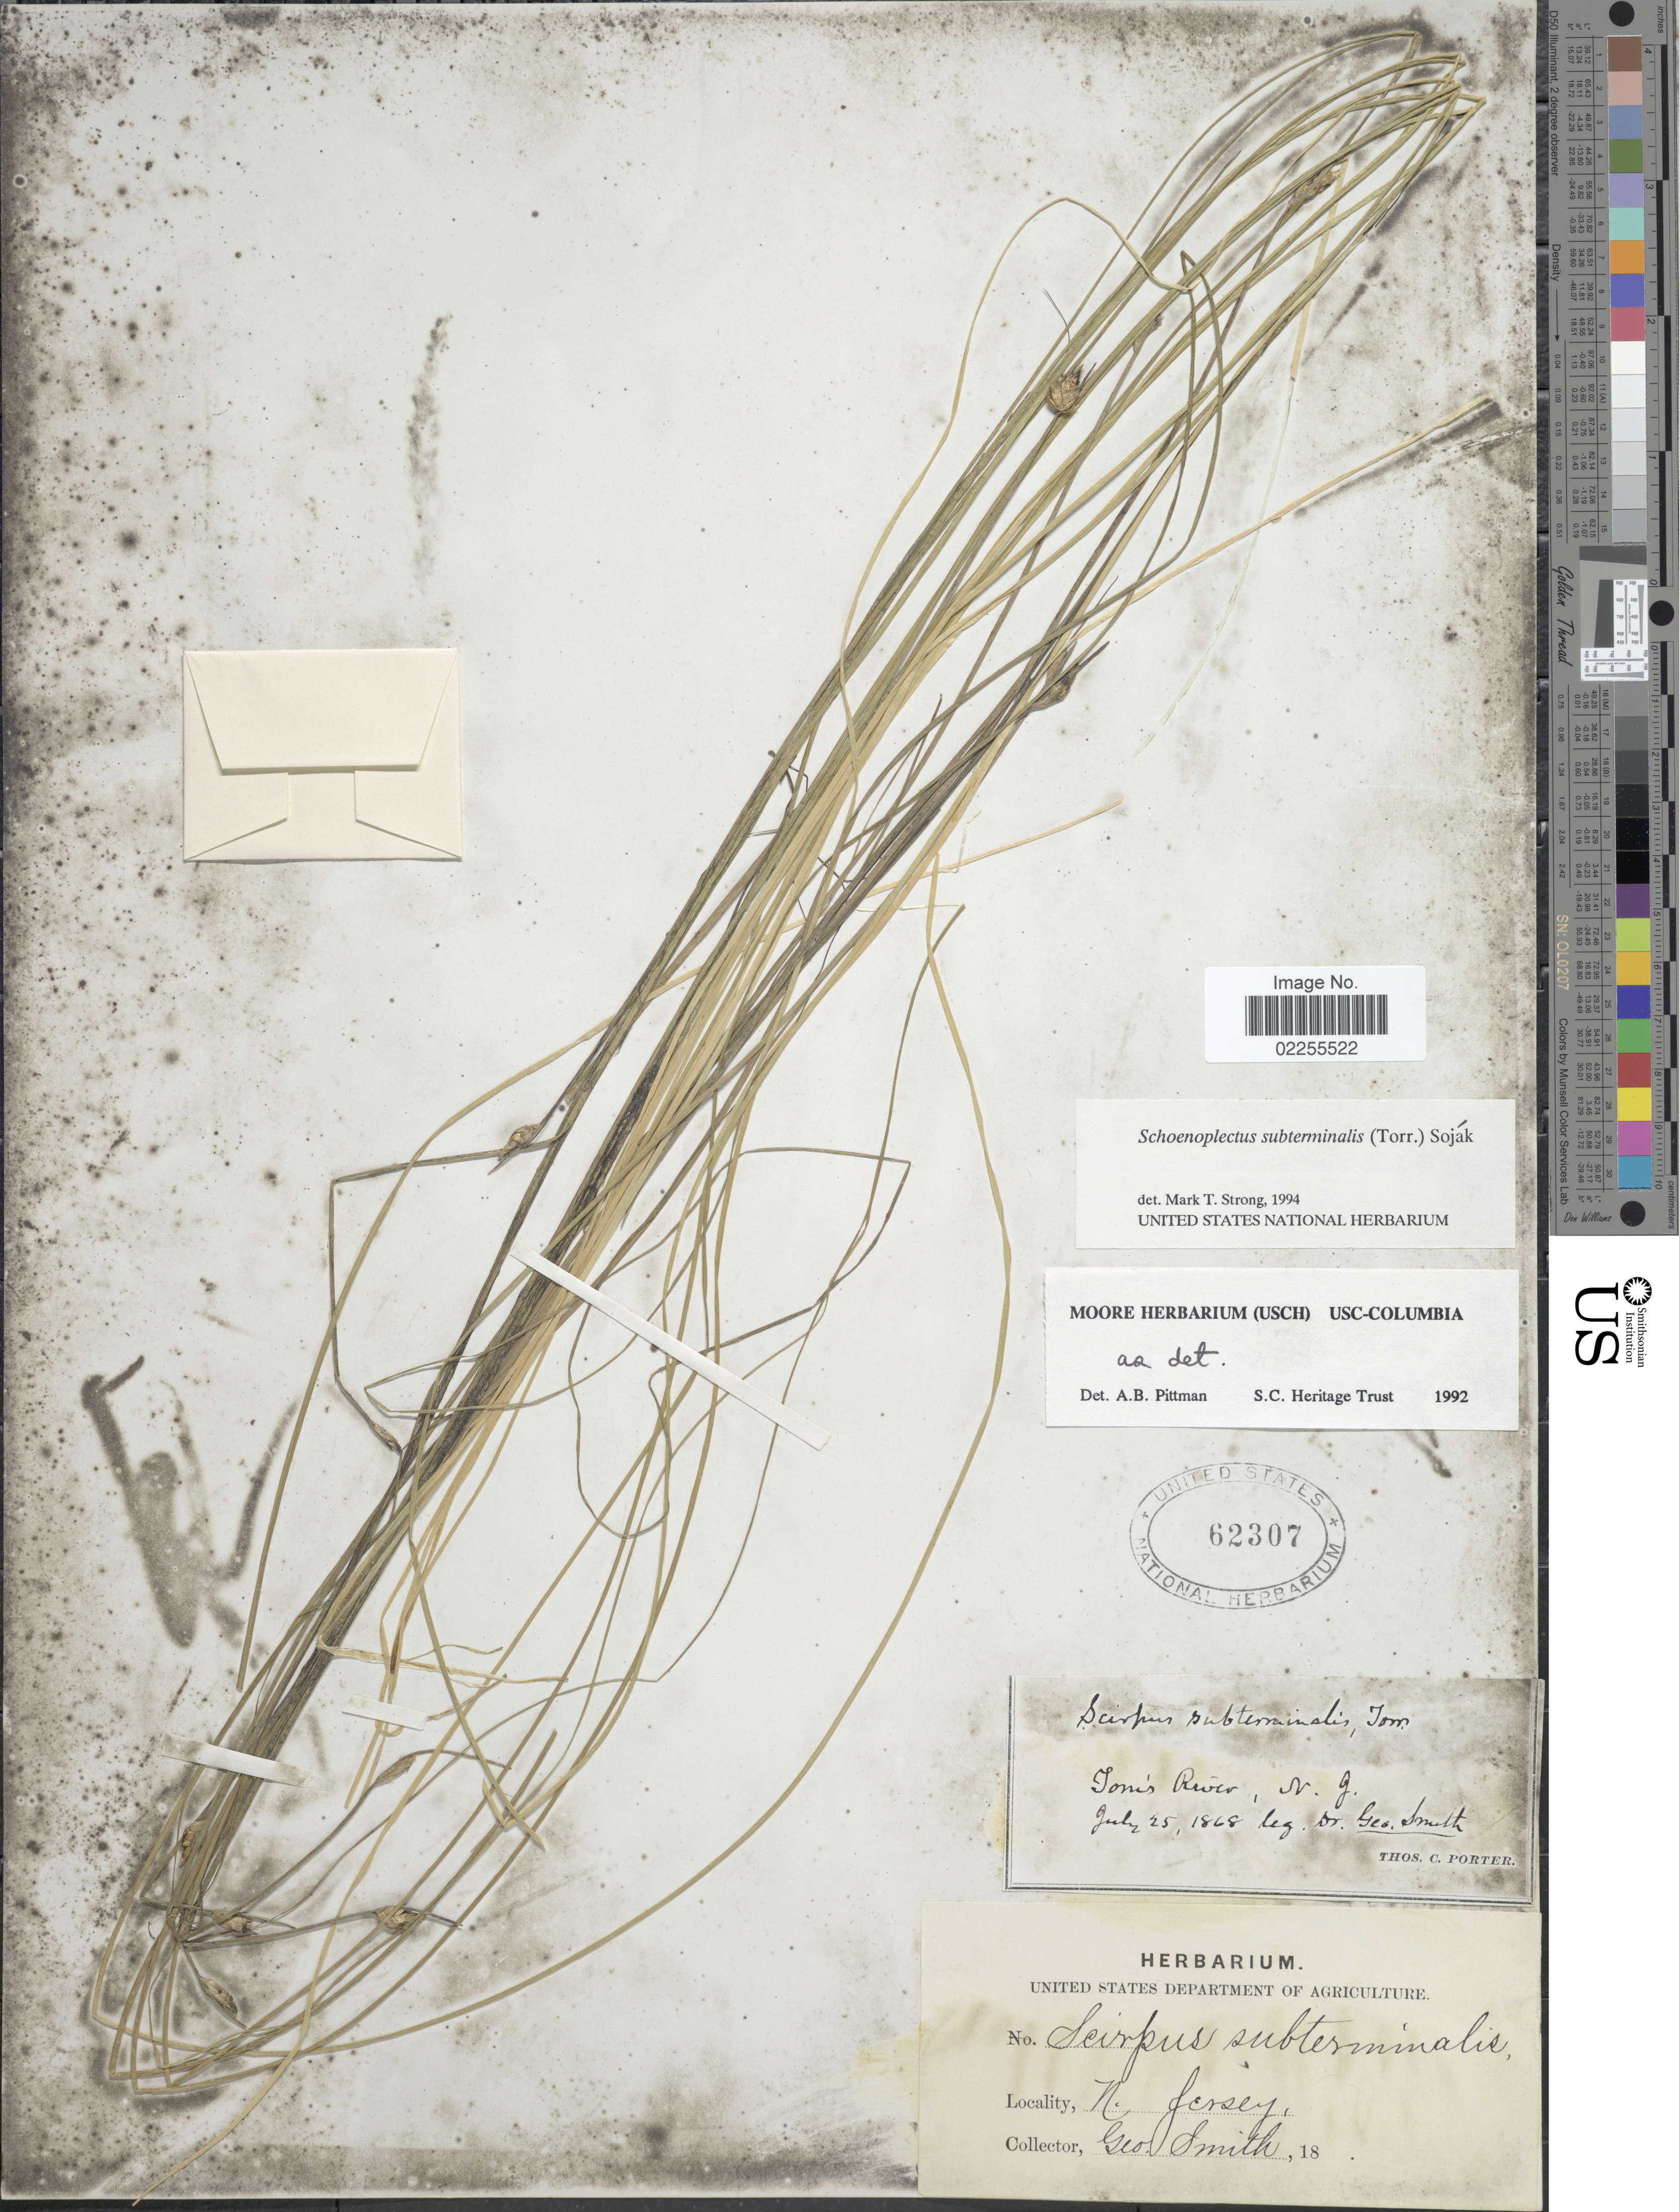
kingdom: Plantae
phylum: Tracheophyta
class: Liliopsida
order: Poales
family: Cyperaceae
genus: Schoenoplectus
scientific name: Schoenoplectus subterminalis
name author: (Torr.) Soják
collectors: G. Smith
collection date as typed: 18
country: United States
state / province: New Jersey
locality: N. Jersey.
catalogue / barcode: US 62307